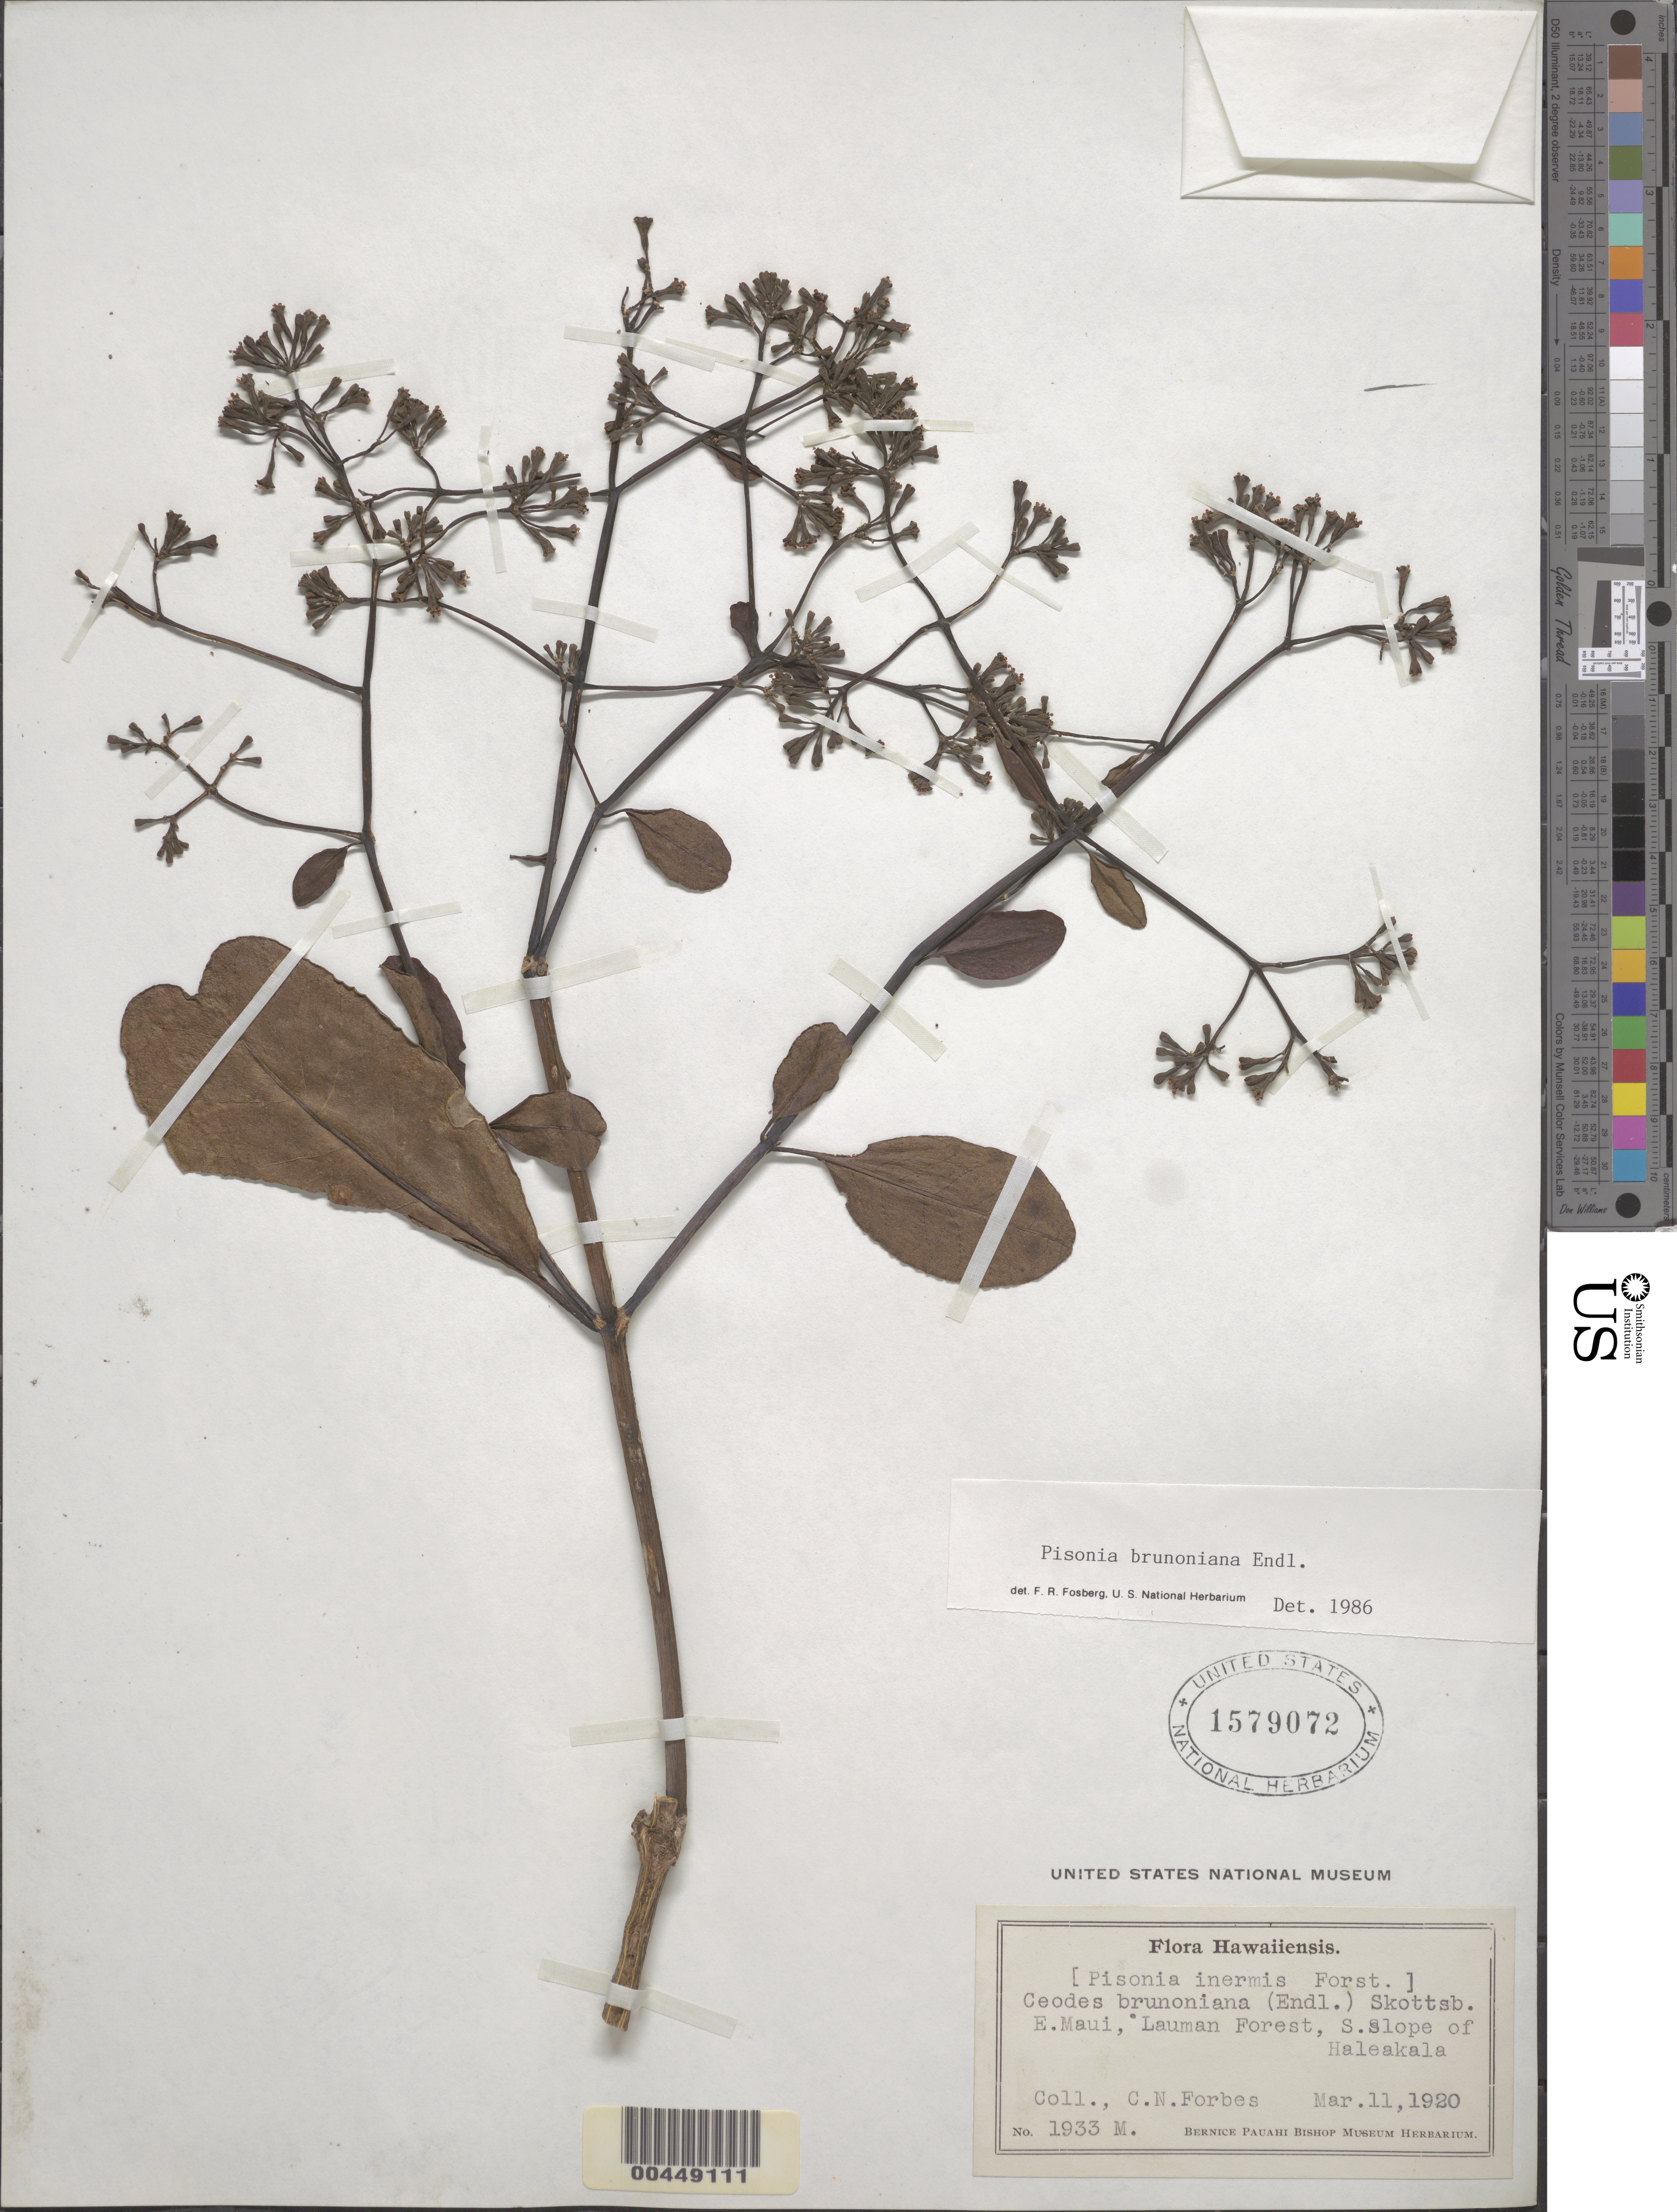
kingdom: Plantae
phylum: Tracheophyta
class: Magnoliopsida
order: Caryophyllales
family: Nyctaginaceae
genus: Ceodes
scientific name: Ceodes brunoniana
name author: (Endl.) Skottsb.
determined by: Wagner, W. L., (BOT), Smithsonian Institution - National Museum of Natural History (UNITED STATES)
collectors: C. N. Forbes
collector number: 1933 M.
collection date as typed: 11 Mar 1920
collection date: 1920-03-11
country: United States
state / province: Hawaii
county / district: Maui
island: Maui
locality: E Maui, Lauman Forest, S slope of Haleakala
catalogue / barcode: US 1579072